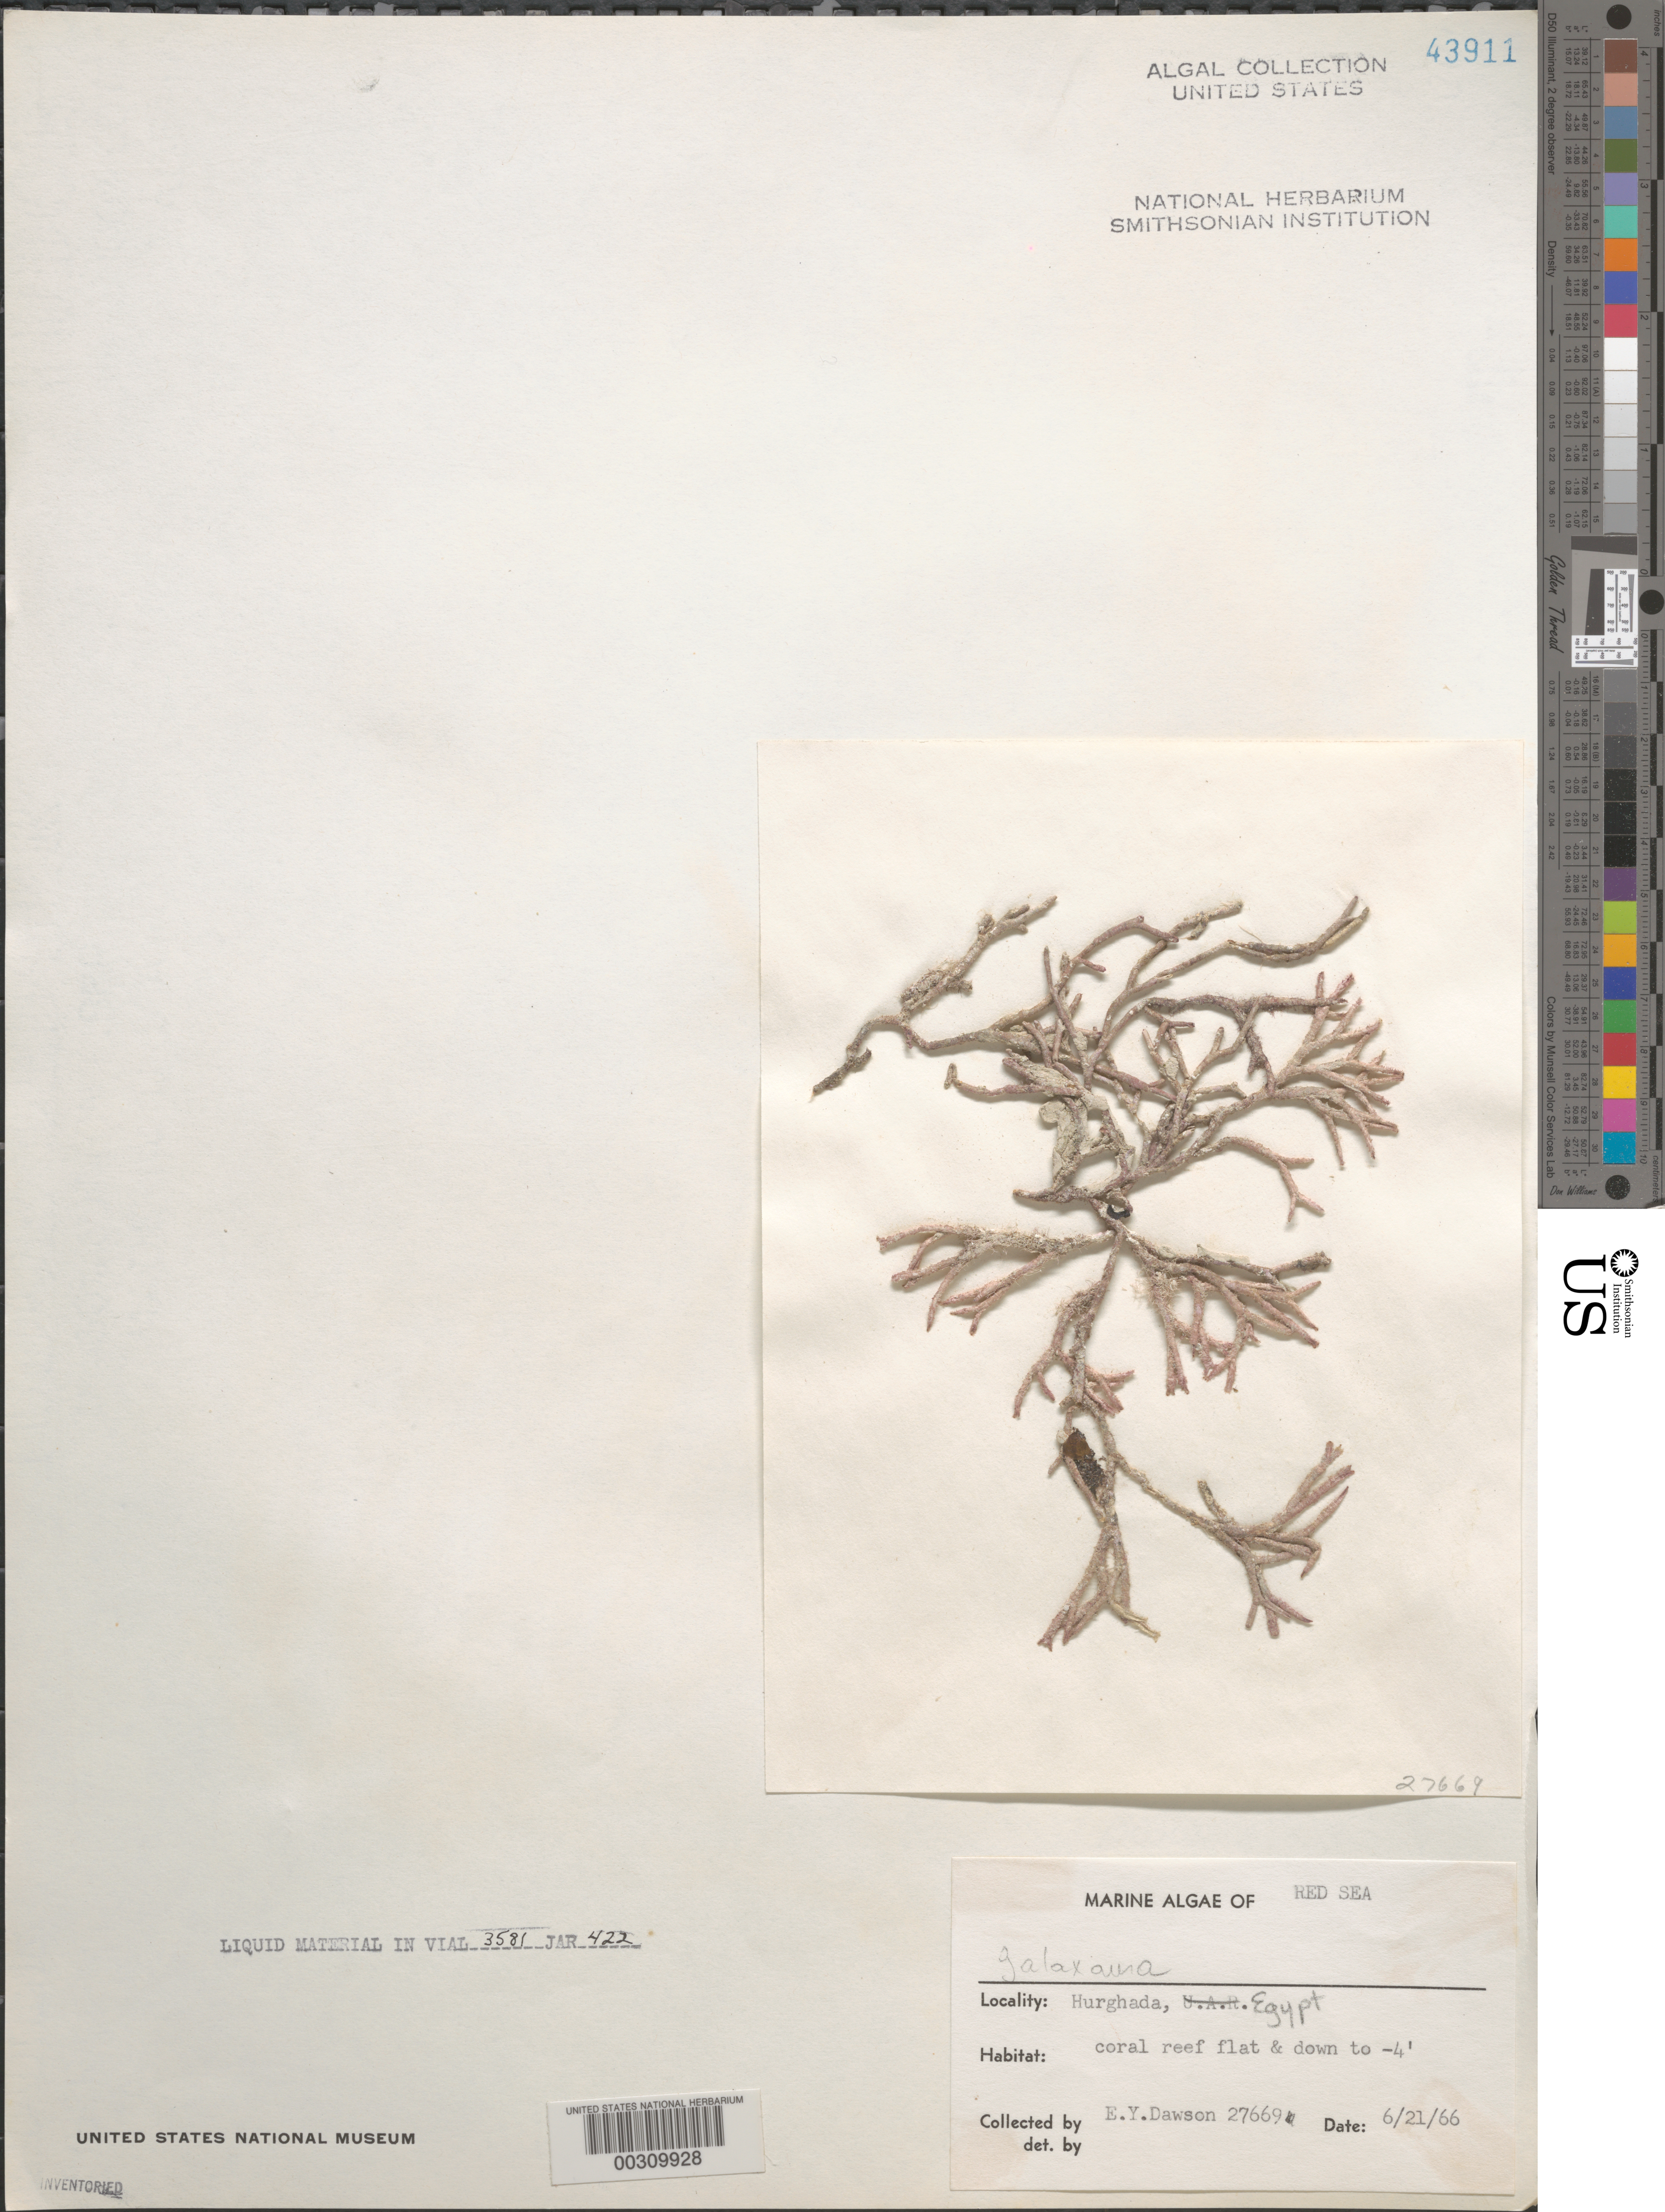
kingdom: Plantae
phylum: Rhodophyta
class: Florideophyceae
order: Nemaliales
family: Galaxauraceae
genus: Galaxaura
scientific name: Galaxaura sp.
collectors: E. Y. Dawson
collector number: EYD 27669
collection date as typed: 21 Jun 1966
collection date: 1966-06-21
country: Egypt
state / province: Al Bahr al Ahmar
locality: Hurghada, Red Sea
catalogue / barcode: US 43911